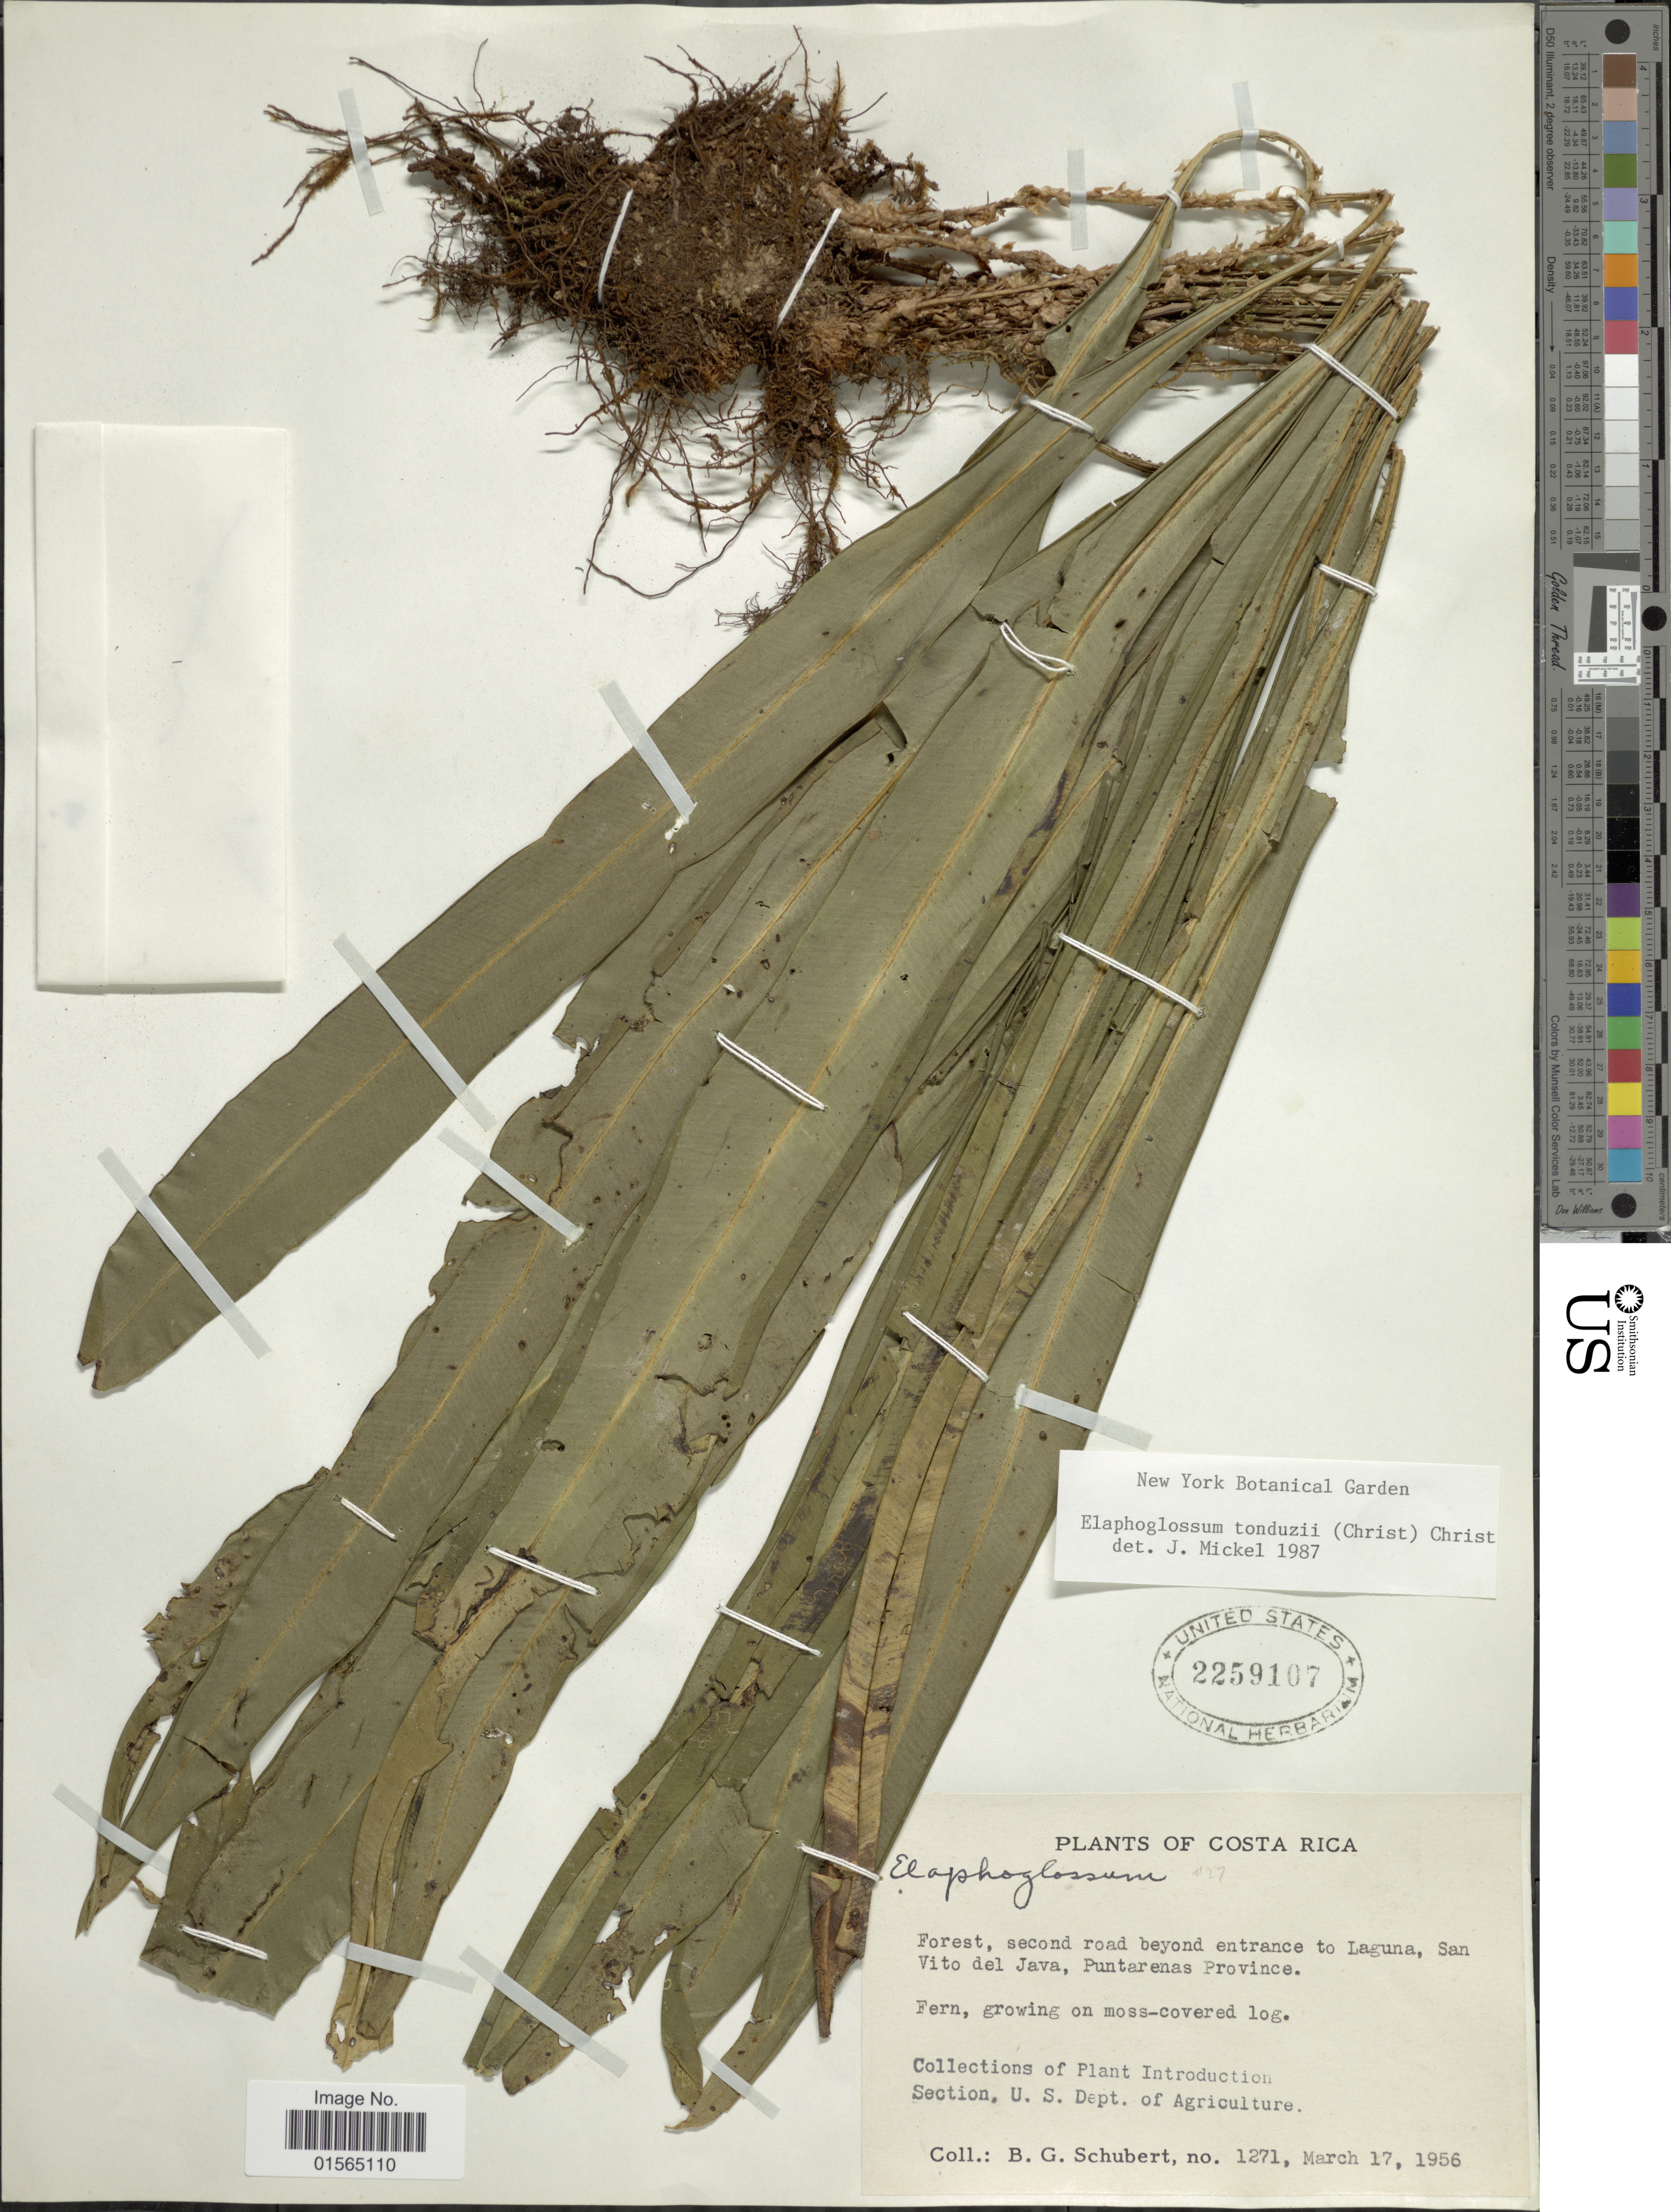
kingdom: Plantae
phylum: Tracheophyta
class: Polypodiopsida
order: Polypodiales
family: Dryopteridaceae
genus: Elaphoglossum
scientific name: Elaphoglossum tonduzii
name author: Christ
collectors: B. Schubert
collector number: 1271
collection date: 1956-03-17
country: Costa Rica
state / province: Puntarenas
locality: Forest, second road beyond entrance to Laguna, San Vito del Java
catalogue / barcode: US 2259107